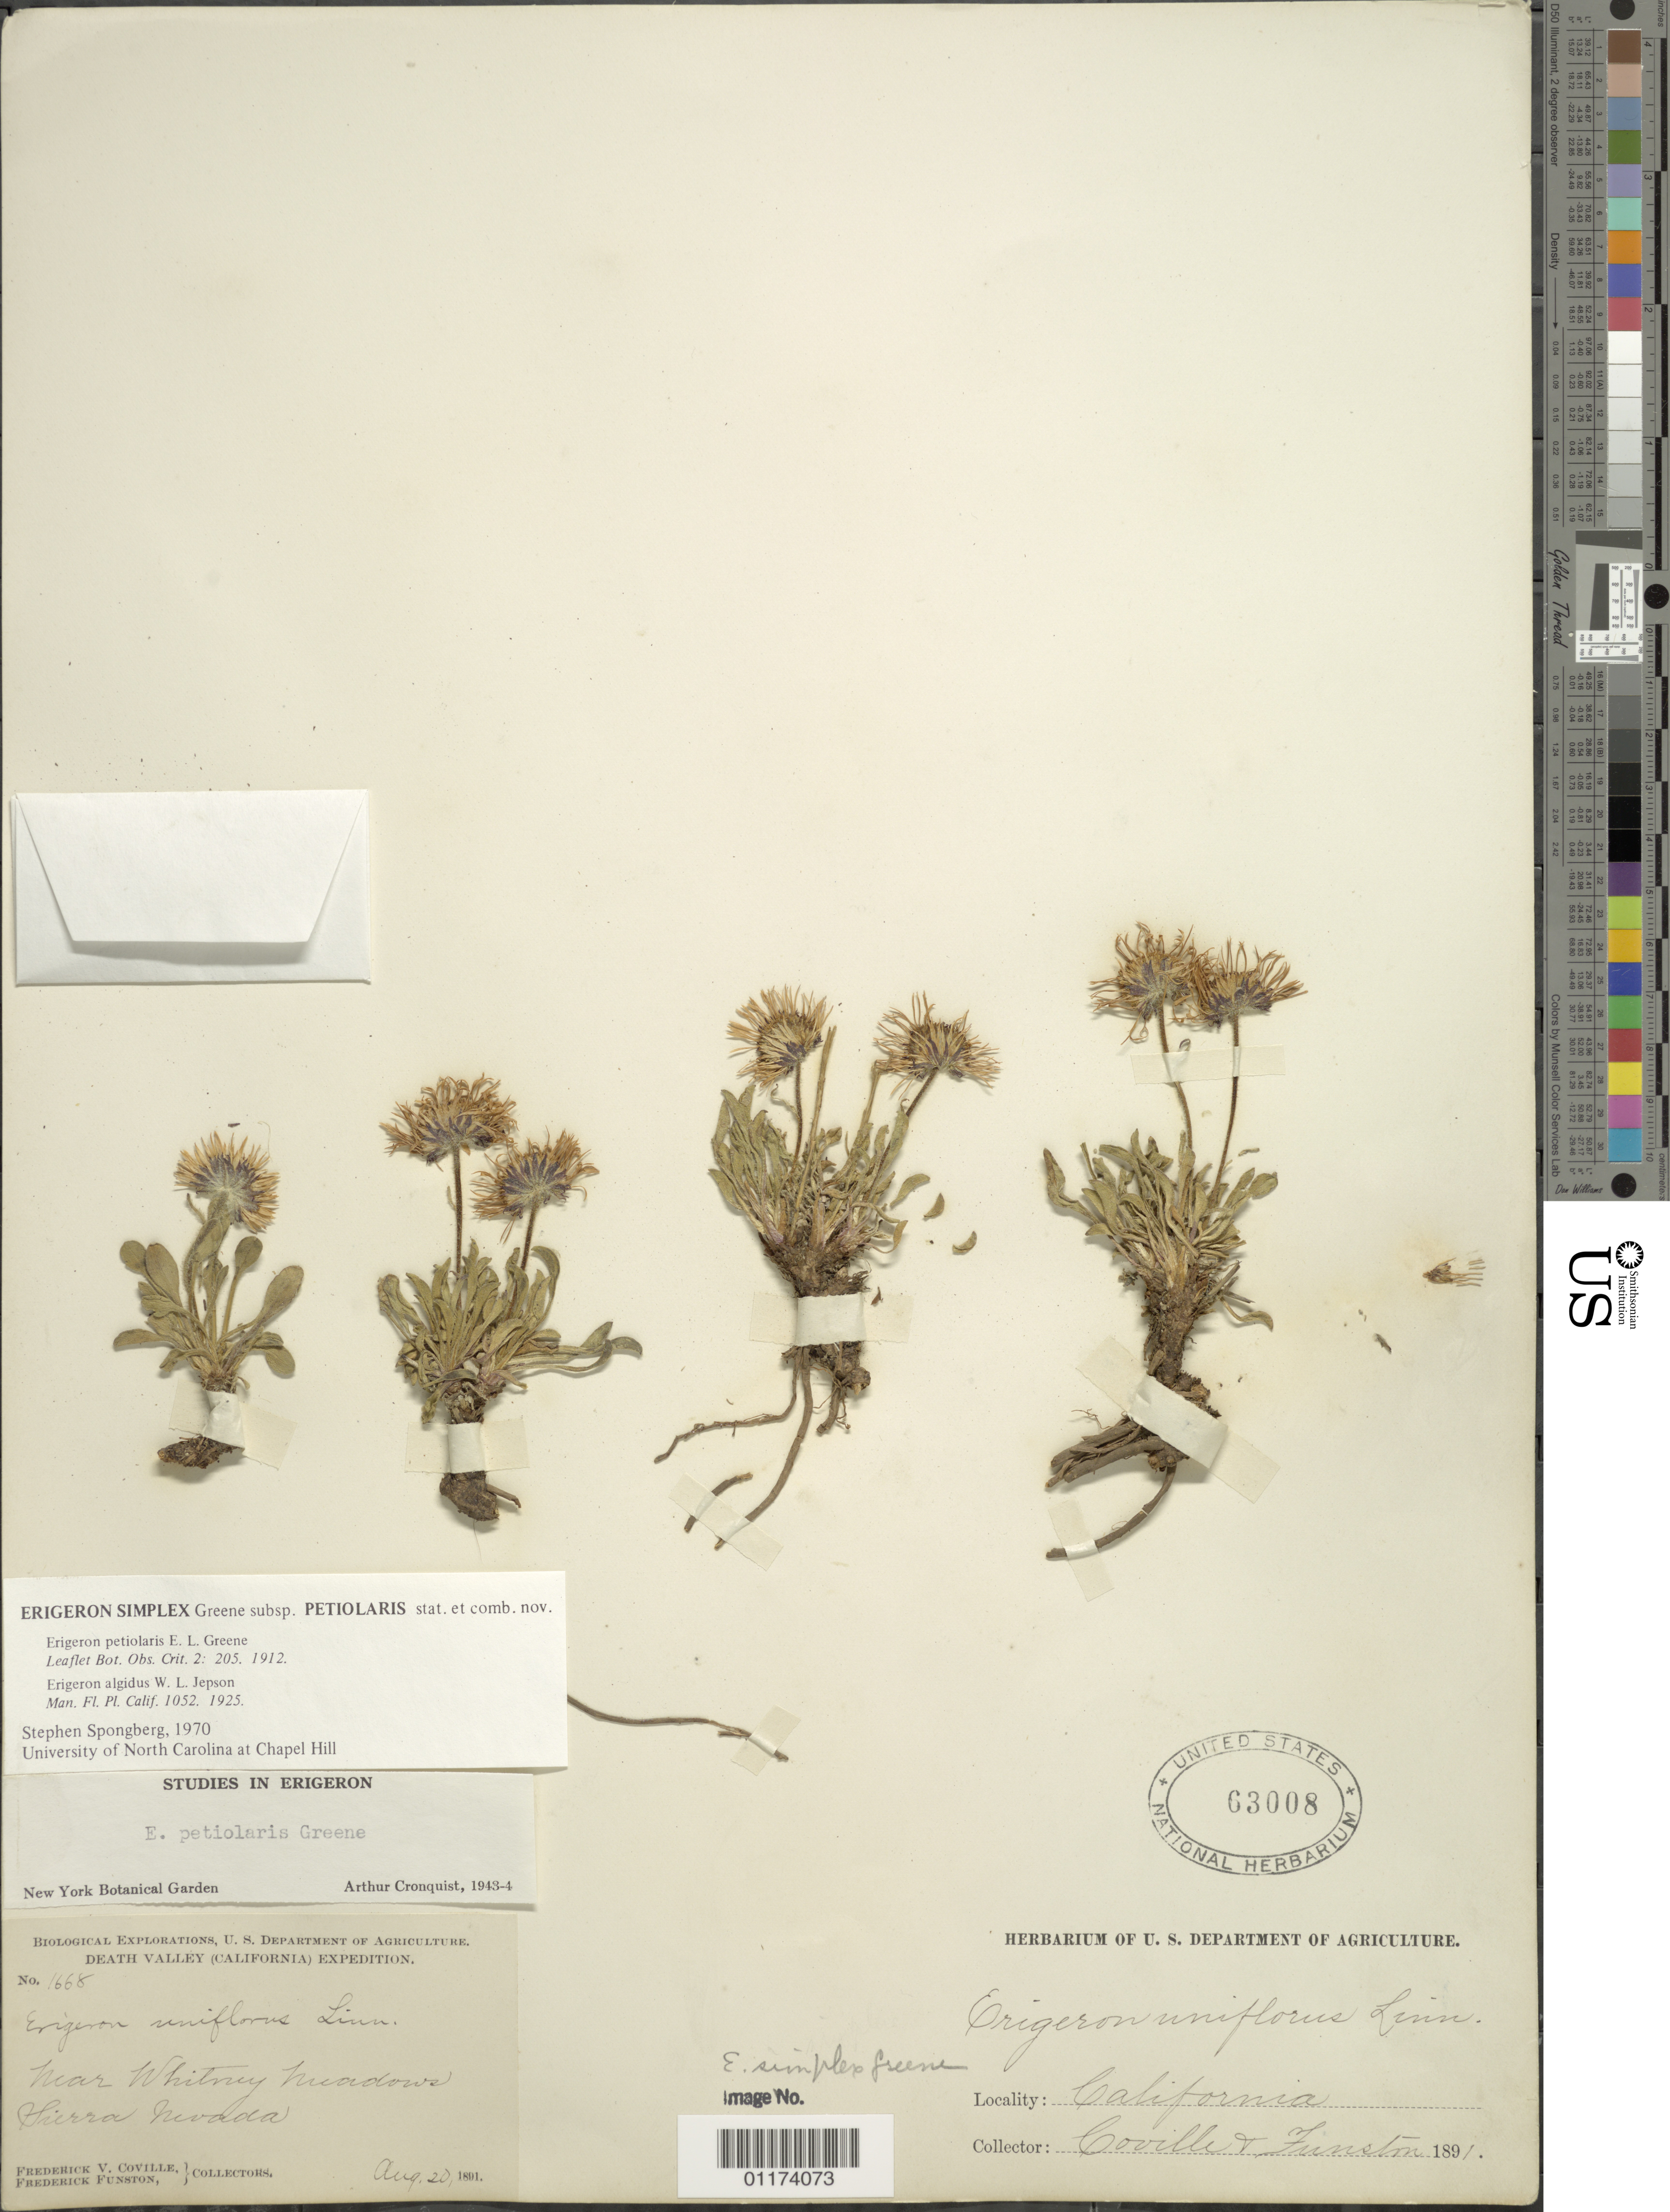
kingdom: Plantae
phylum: Tracheophyta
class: Magnoliopsida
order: Asterales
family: Asteraceae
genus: Erigeron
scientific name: Erigeron simplex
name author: Greene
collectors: F. V. Coville & F. Funston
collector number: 1668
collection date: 1891-08-20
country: United States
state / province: California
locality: near Whitney meadows, Sierra Nevada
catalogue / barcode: US 63008